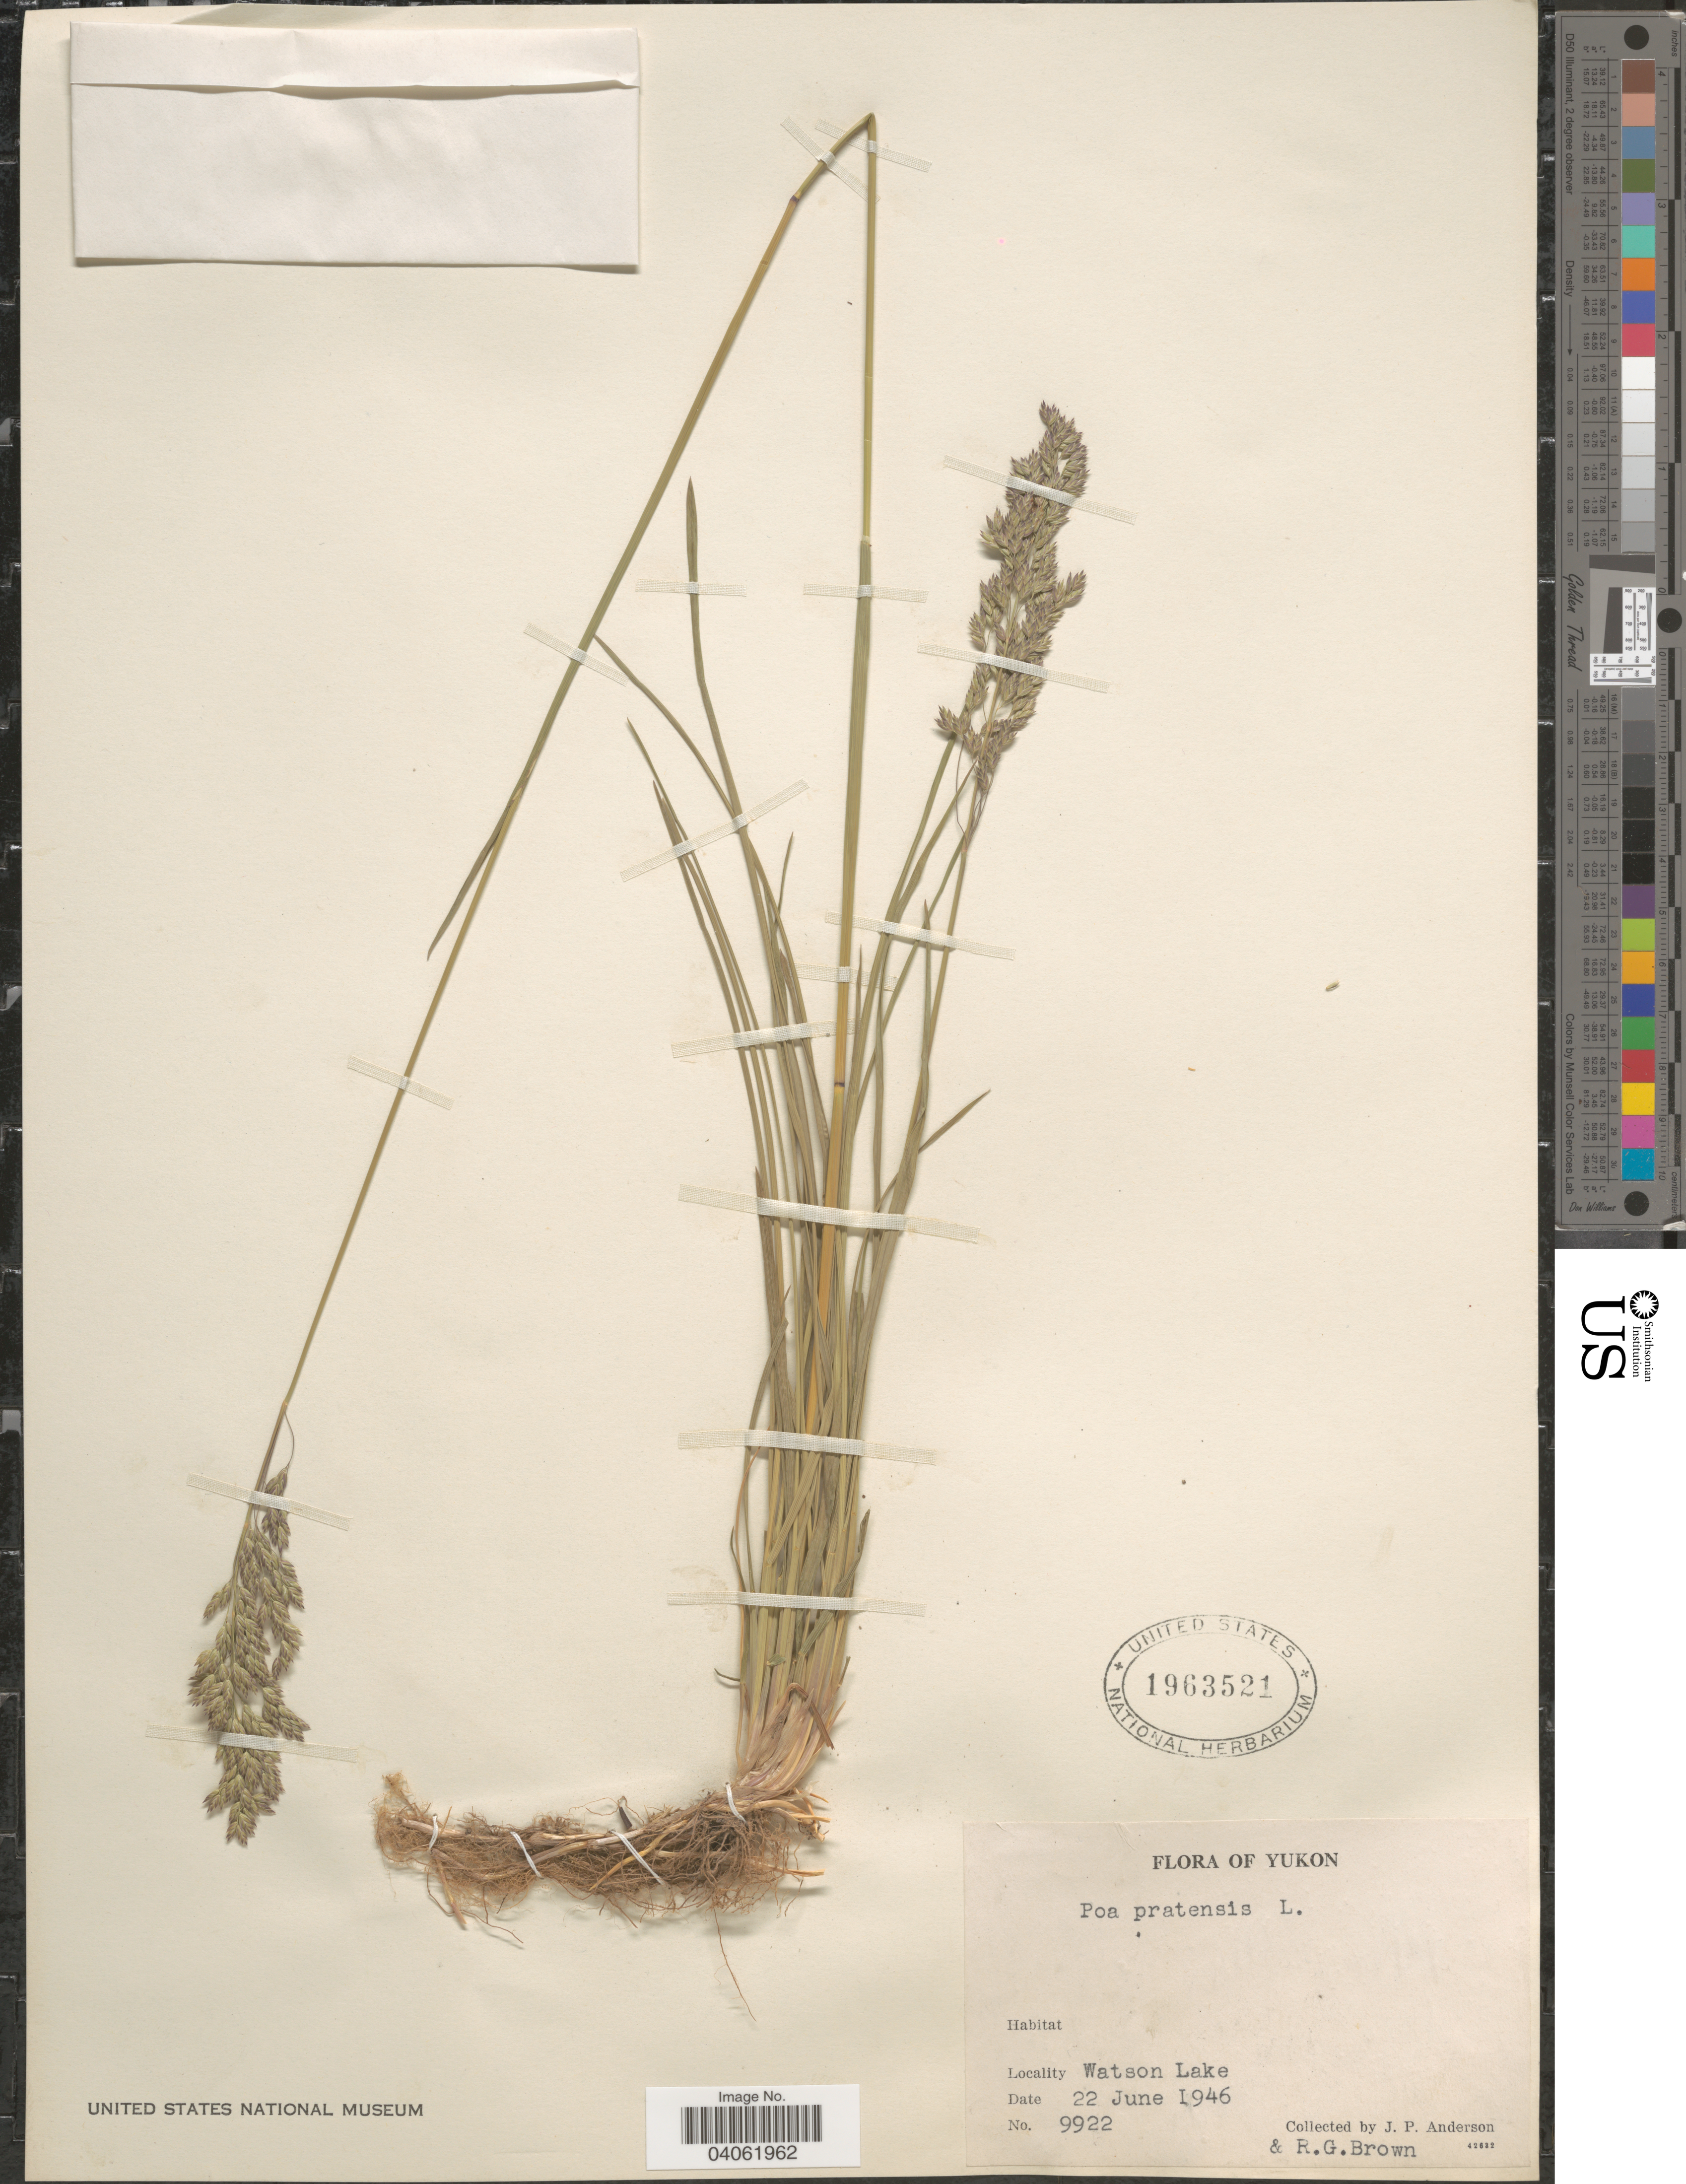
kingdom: Plantae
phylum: Tracheophyta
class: Liliopsida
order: Poales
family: Poaceae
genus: Poa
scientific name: Poa pratensis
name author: L.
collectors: J. P. Anderson & R. G. Brown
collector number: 9922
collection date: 1946-06-22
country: Canada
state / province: Yukon Territory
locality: Yukon. Watson Lake.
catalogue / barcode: US 1963521